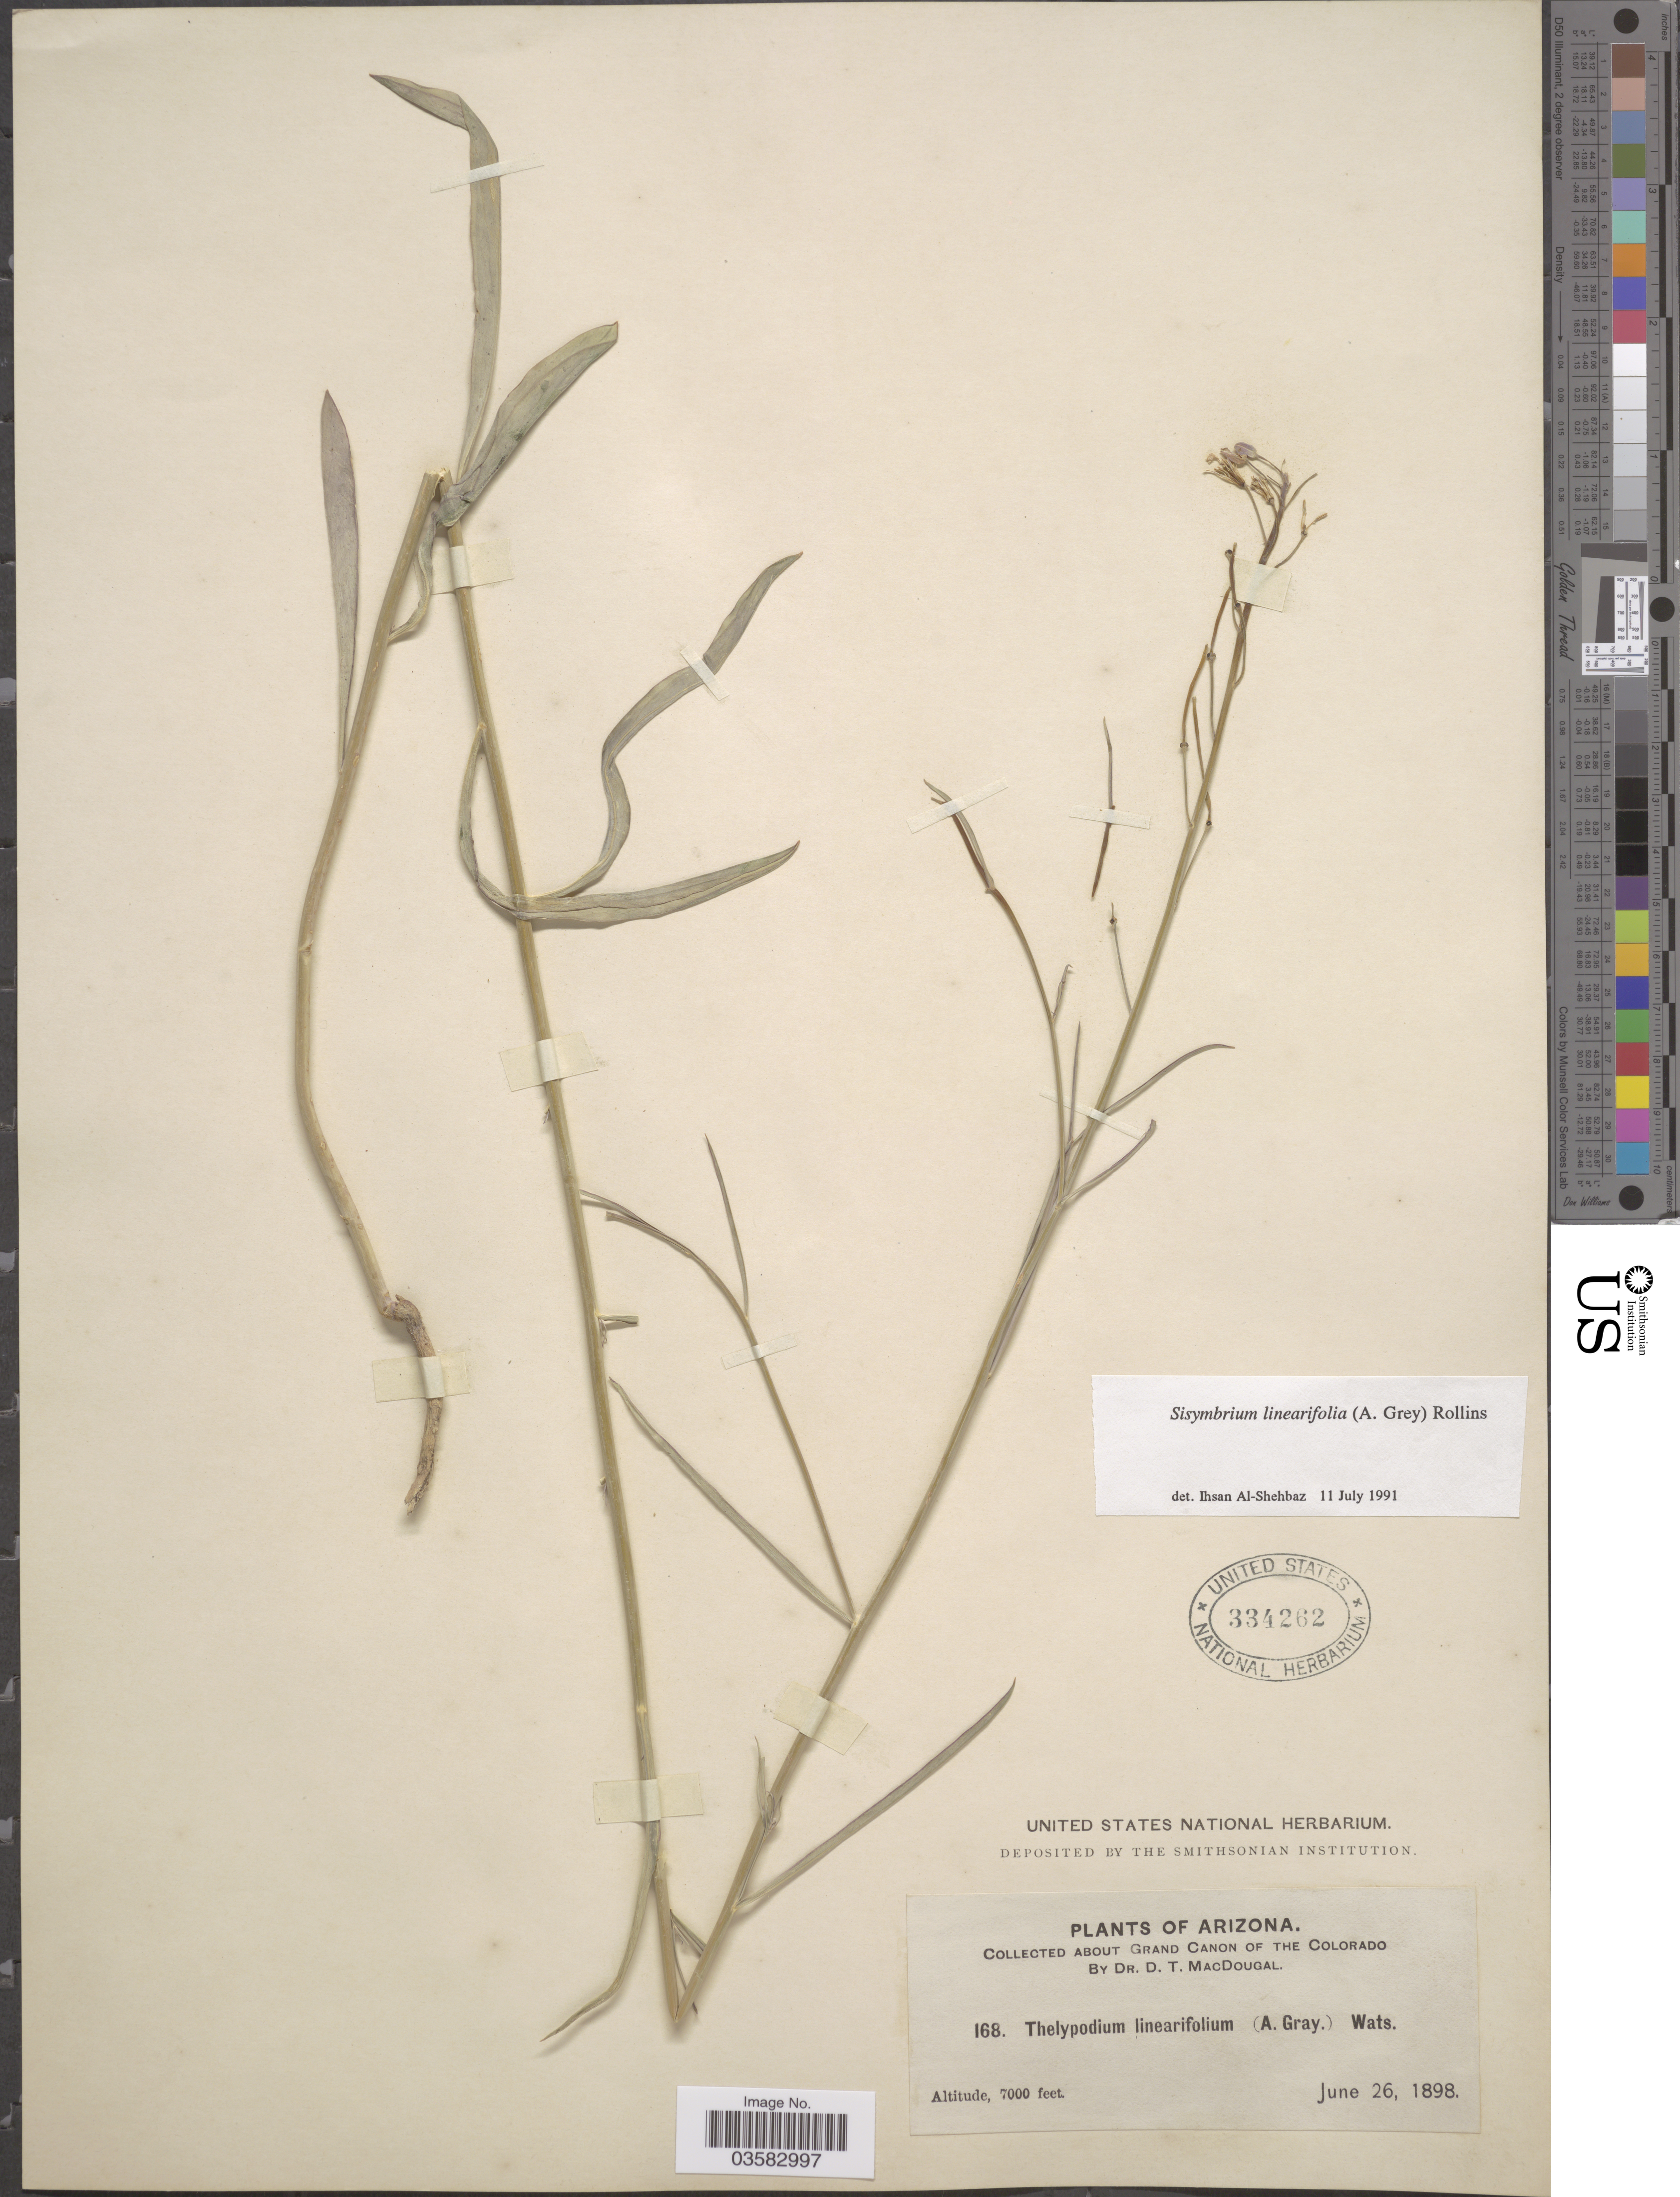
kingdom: Plantae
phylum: Tracheophyta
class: Magnoliopsida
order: Brassicales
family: Brassicaceae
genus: Sisymbrium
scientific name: Sisymbrium linearifolium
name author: (A. Gray) Payson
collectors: D. T. MacDougal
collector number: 168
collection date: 1898-06-26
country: United States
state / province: Arizona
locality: About Grand Canon of the Colorado.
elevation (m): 2134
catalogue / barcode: US 334262